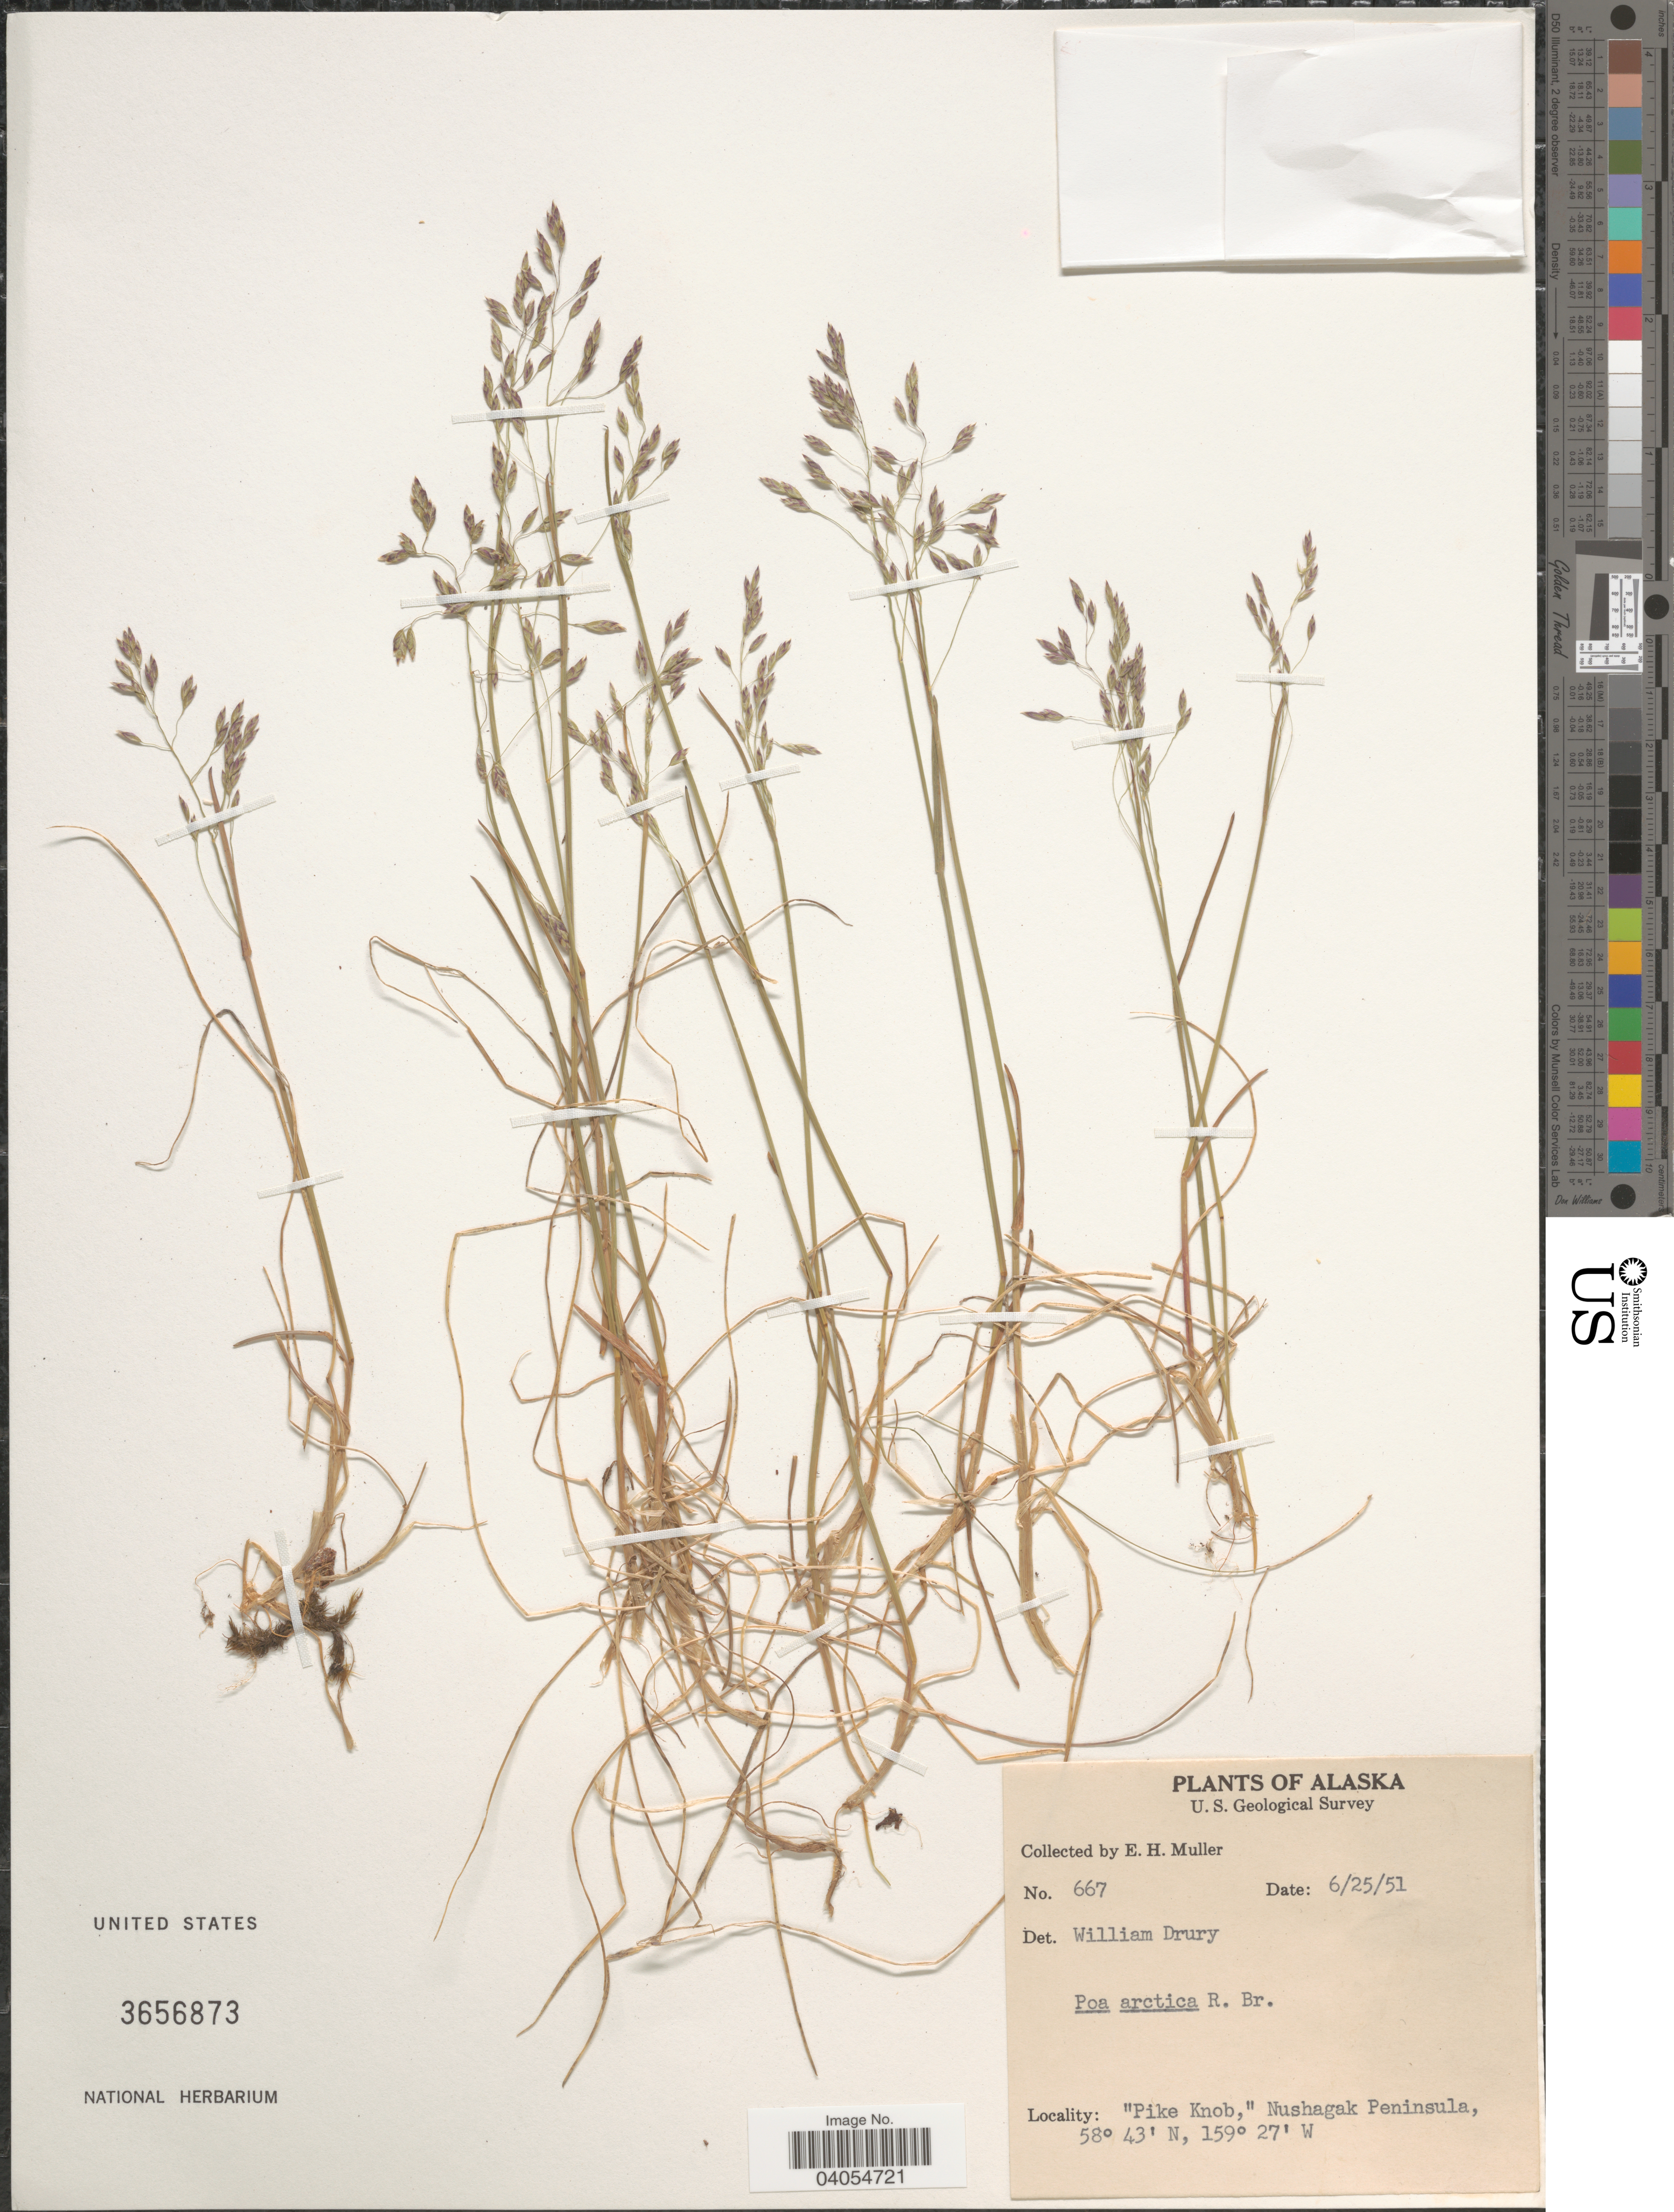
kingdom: Plantae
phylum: Tracheophyta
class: Liliopsida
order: Poales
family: Poaceae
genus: Poa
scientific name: Poa arctica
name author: R. Br.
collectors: E. H. Muller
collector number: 667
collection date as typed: Transcribed d/m/y: 25/6/51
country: United States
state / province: Alaska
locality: Pike Knob,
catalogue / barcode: US 3656873